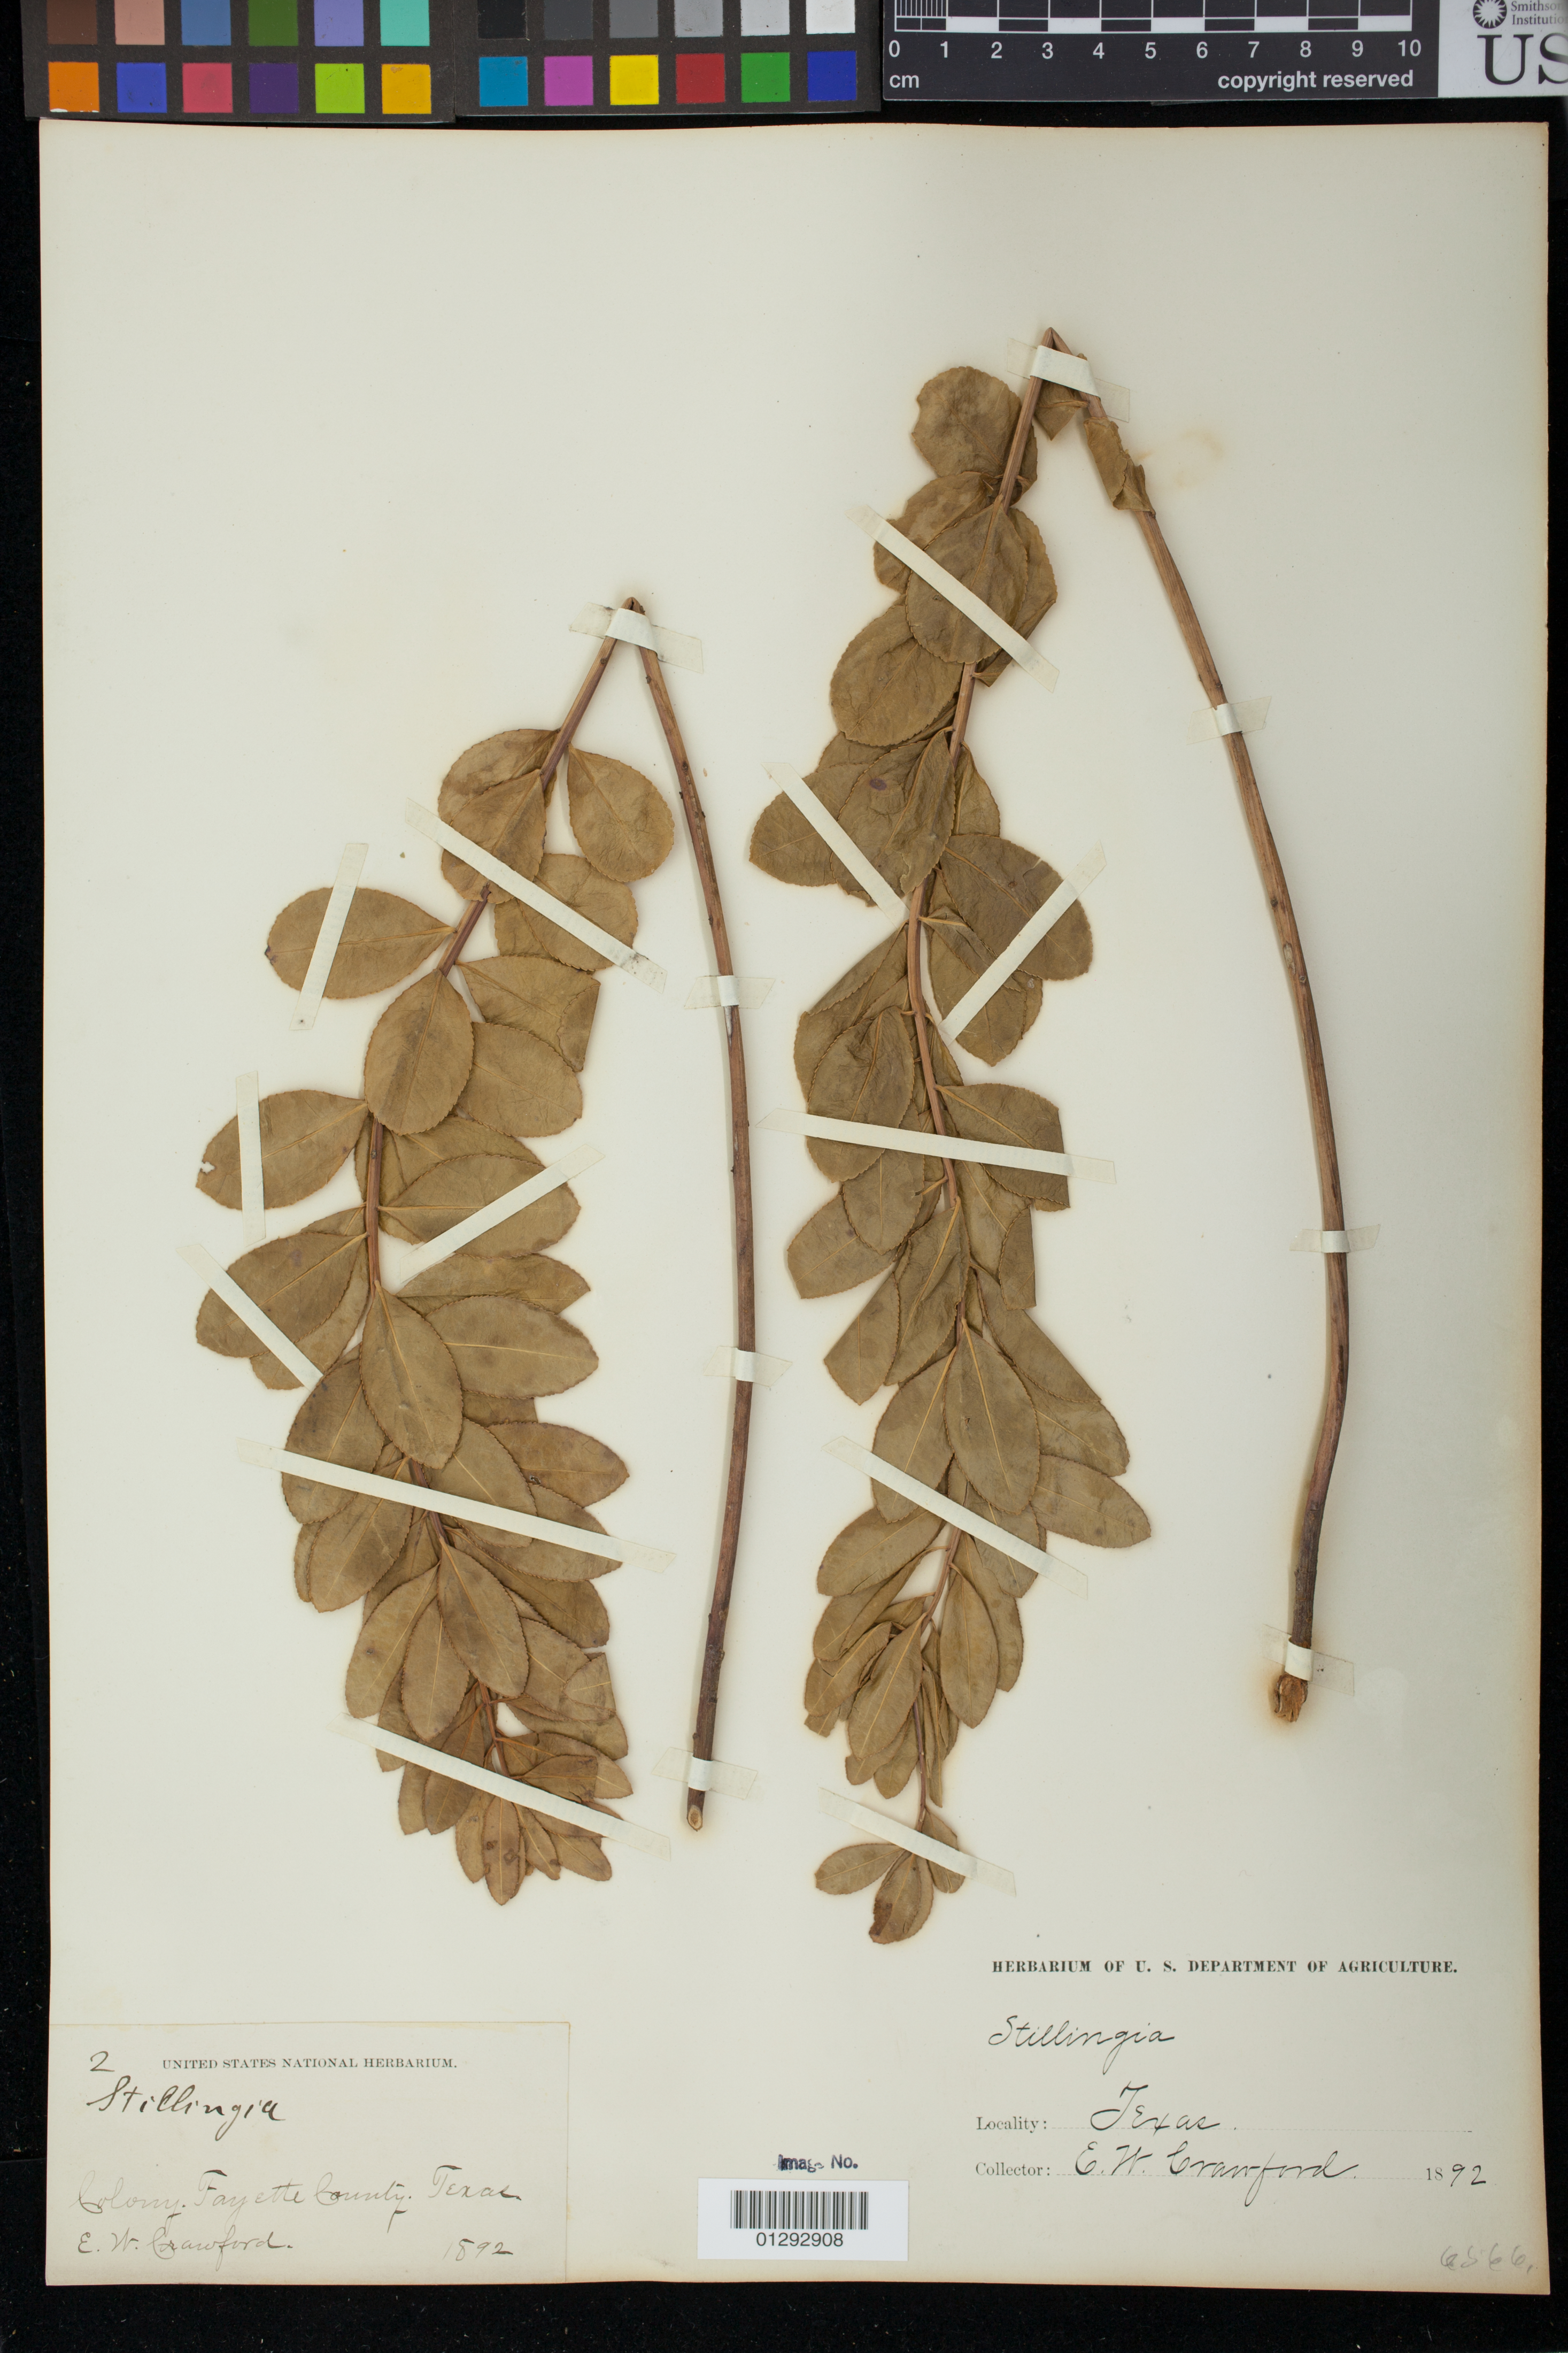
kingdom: Plantae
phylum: Tracheophyta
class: Magnoliopsida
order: Malpighiales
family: Euphorbiaceae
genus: Stillingia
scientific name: Stillingia sylvatica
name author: L.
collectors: E. Crawford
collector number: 2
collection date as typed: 1892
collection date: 1892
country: United States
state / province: Texas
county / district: Fayette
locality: Colony